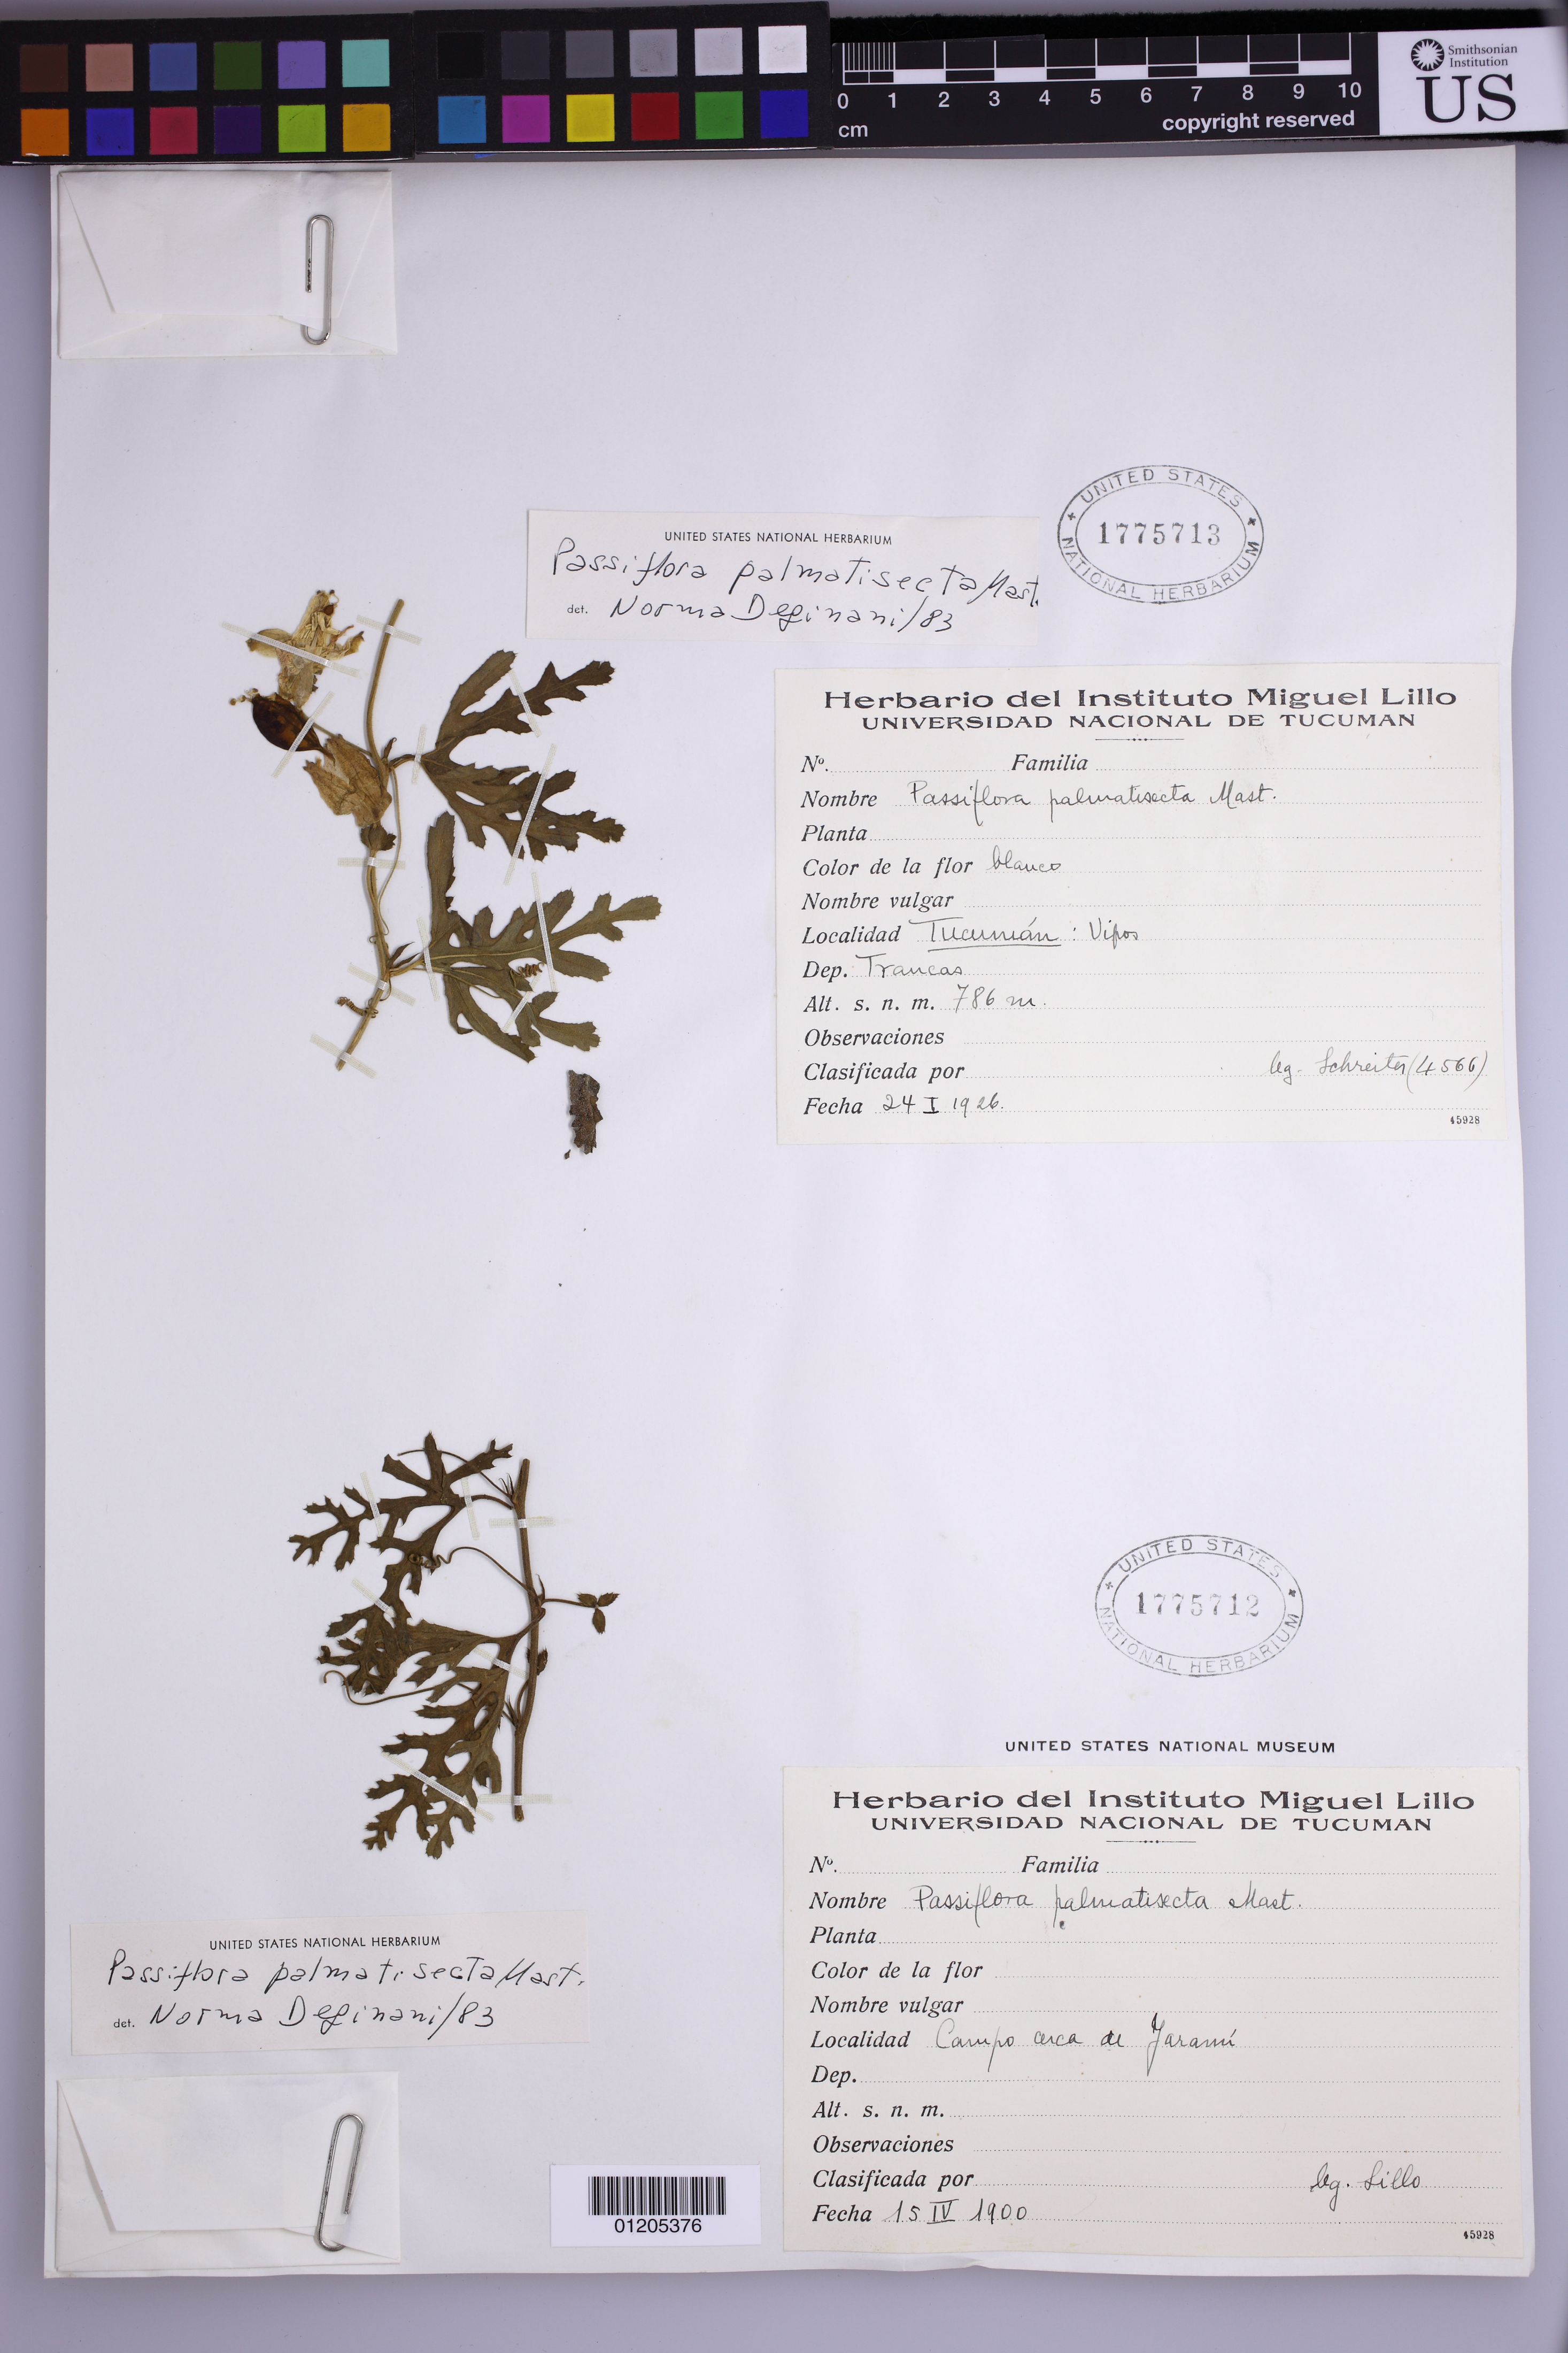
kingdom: Plantae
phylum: Tracheophyta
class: Magnoliopsida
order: Malpighiales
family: Passifloraceae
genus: Passiflora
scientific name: Passiflora palmatisecta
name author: Mast.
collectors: M. Lillo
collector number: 45928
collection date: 1900-04-15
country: Argentina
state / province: Tucumán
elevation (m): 786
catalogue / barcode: US 1775712